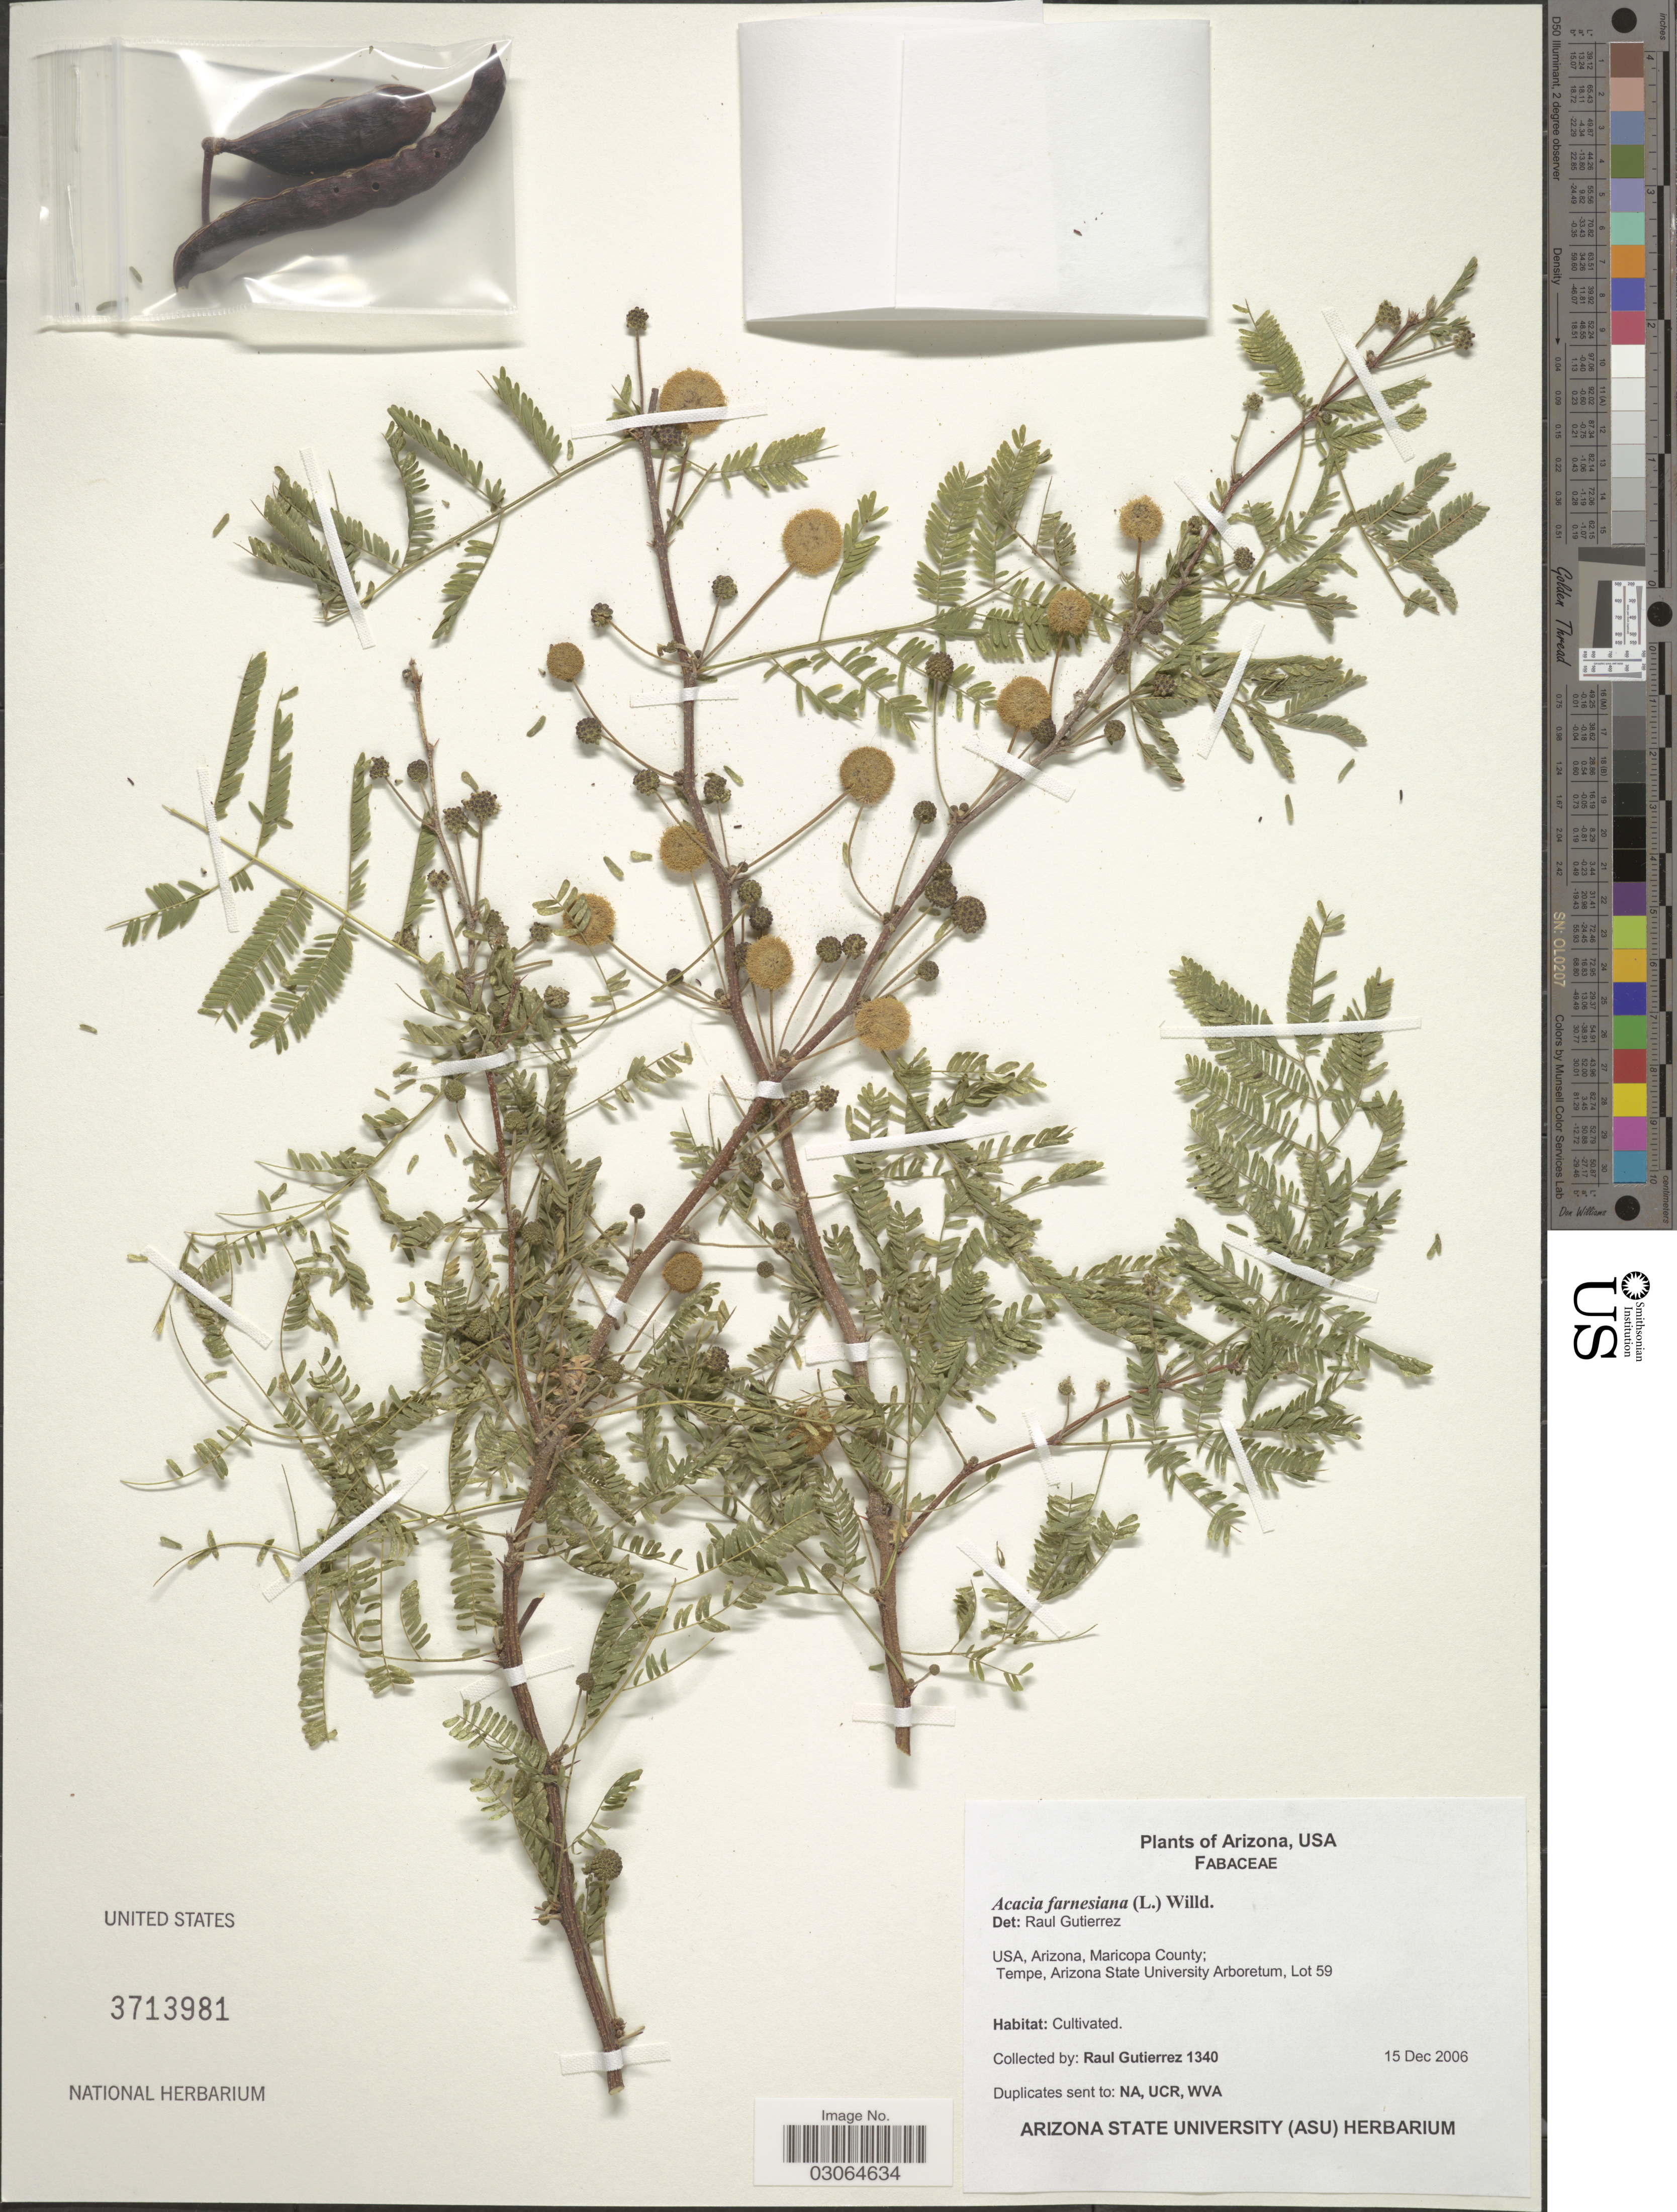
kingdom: Plantae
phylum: Tracheophyta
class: Magnoliopsida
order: Fabales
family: Fabaceae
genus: Vachellia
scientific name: Vachellia farnesiana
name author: (L.) Wight & Arn.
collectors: R. Gutiérrez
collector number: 1340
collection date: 2006-12-15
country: United States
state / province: Arizona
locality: Maricopa County; Tempe, Arizona State University Arboretum, Lot 59.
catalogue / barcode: US 3713981